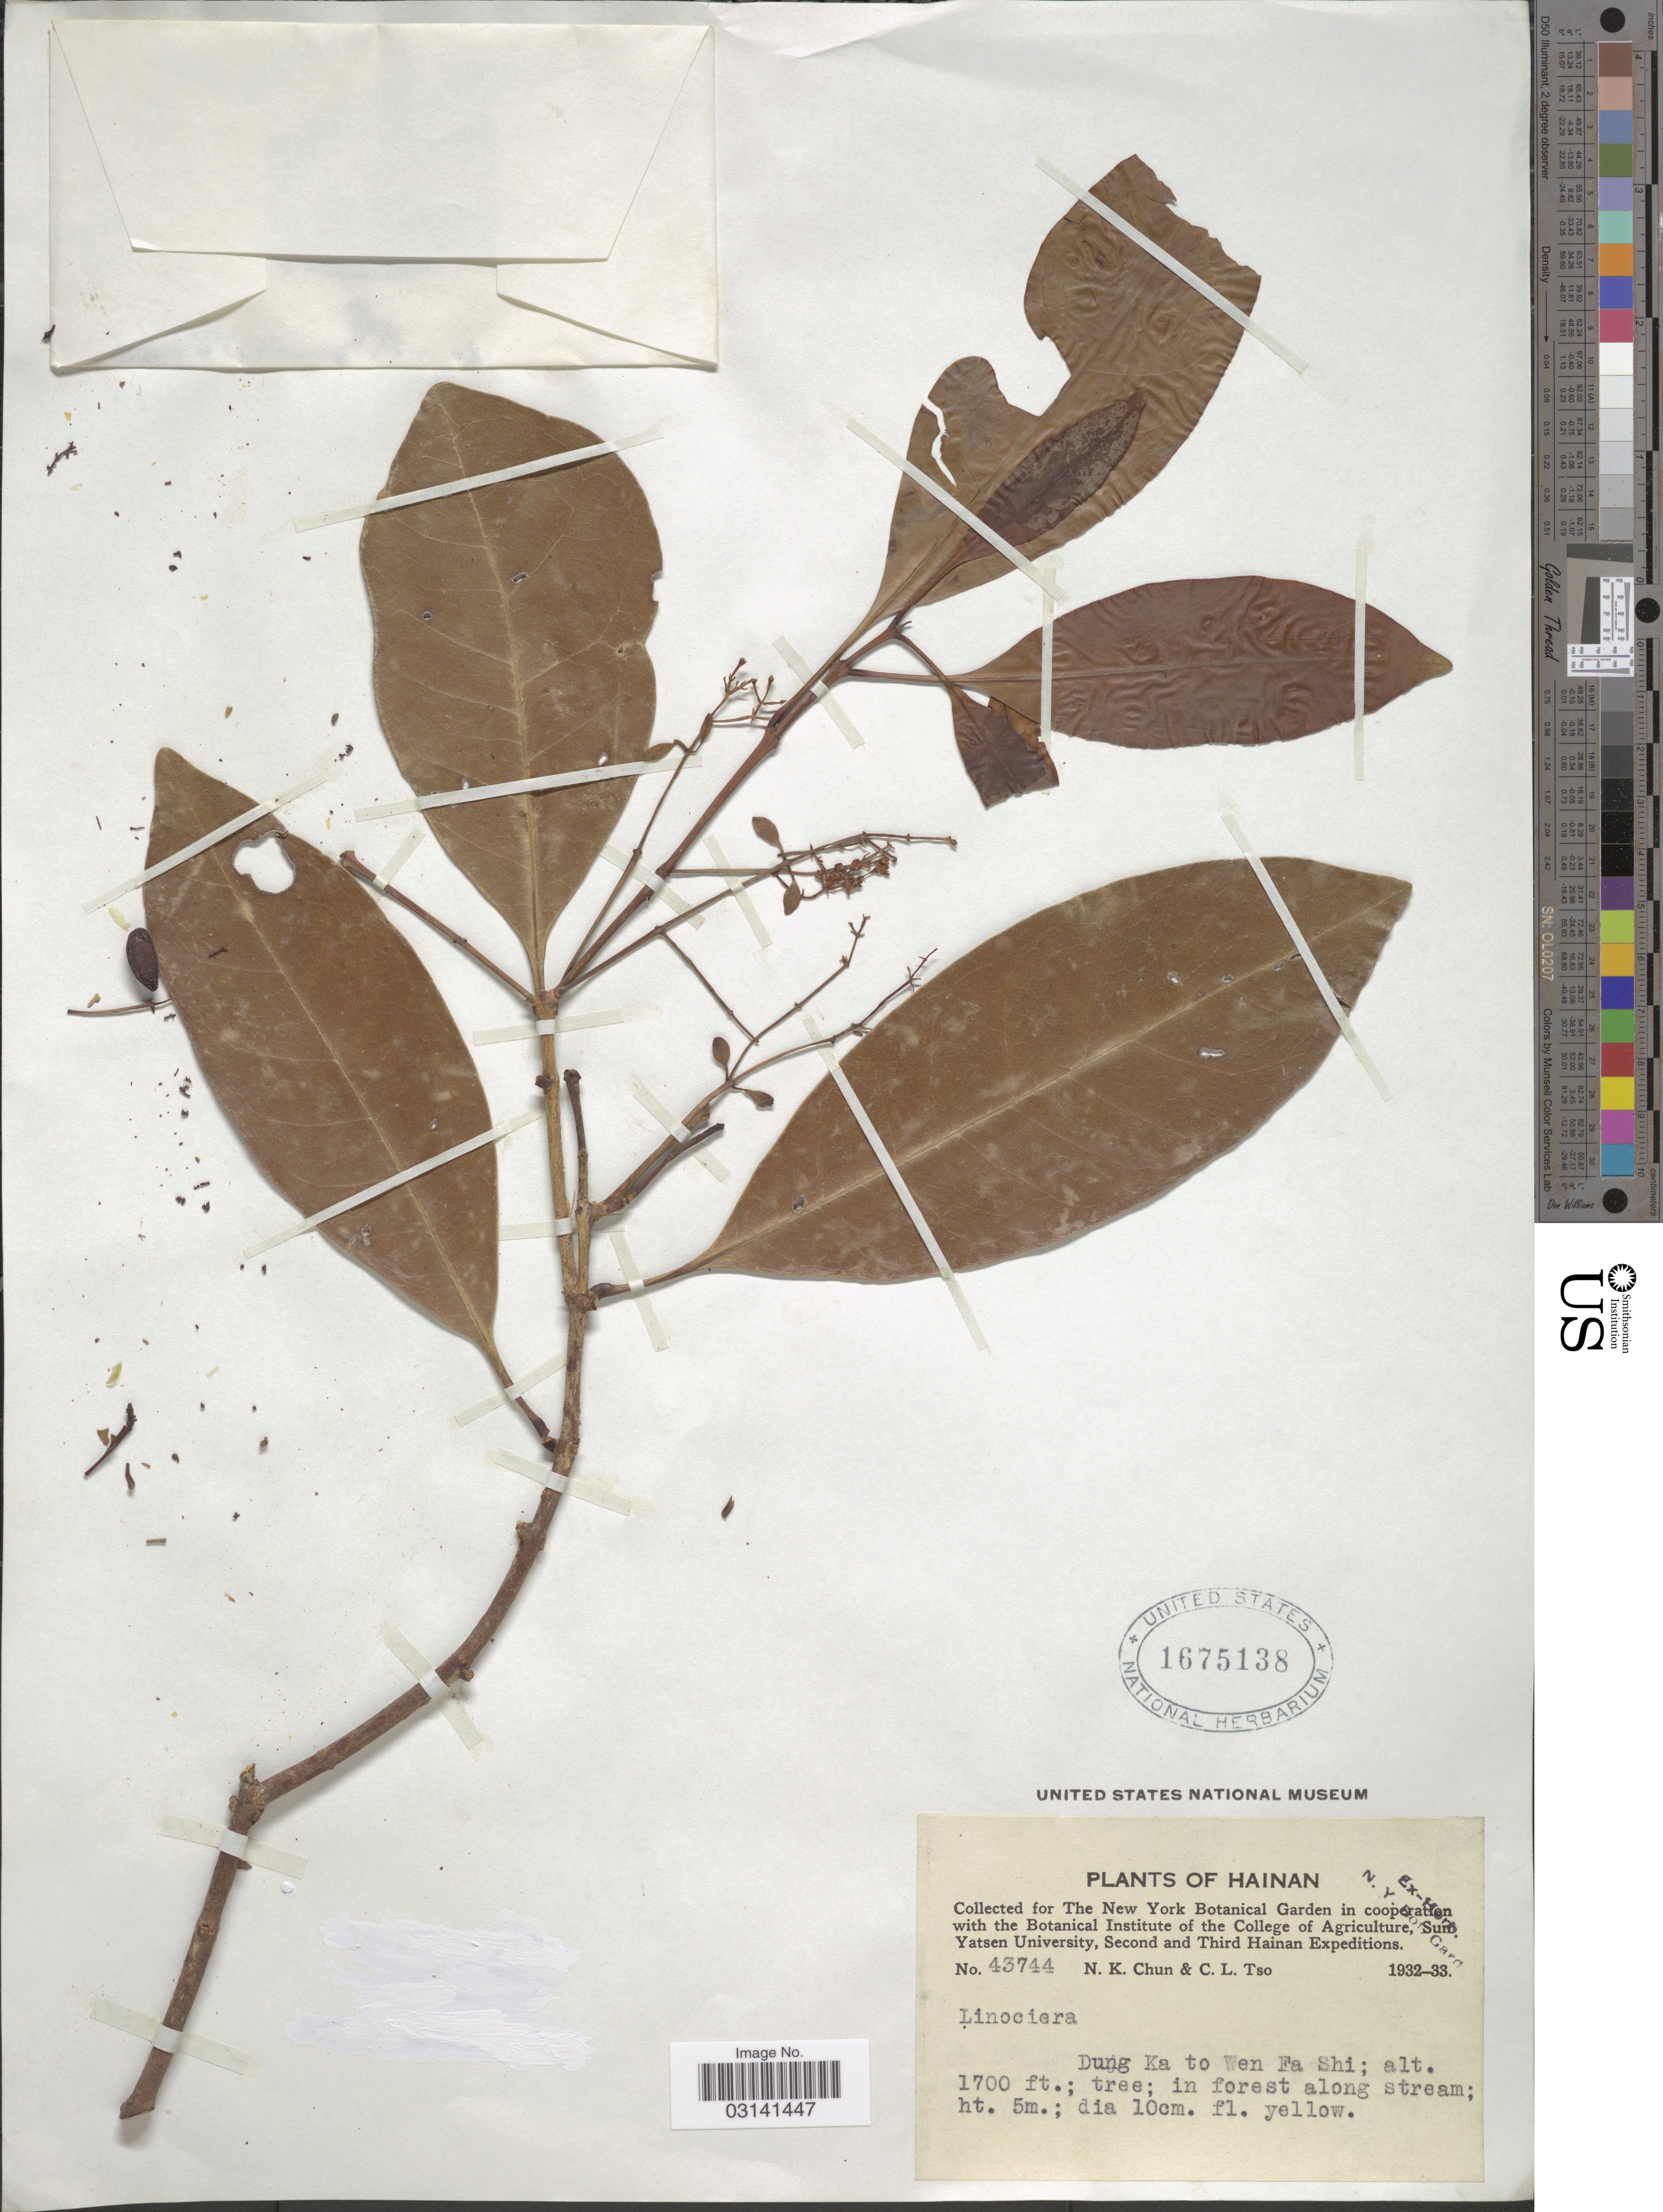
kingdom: Plantae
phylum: Tracheophyta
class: Magnoliopsida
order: Lamiales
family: Oleaceae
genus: Chionanthus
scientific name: Chionanthus sp.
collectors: N. K. Chun & C. Tso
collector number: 43744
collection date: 1932/1933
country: China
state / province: Hainan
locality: Dung Ka to Wen Fa Shi.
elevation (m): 518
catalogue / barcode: US 1675138